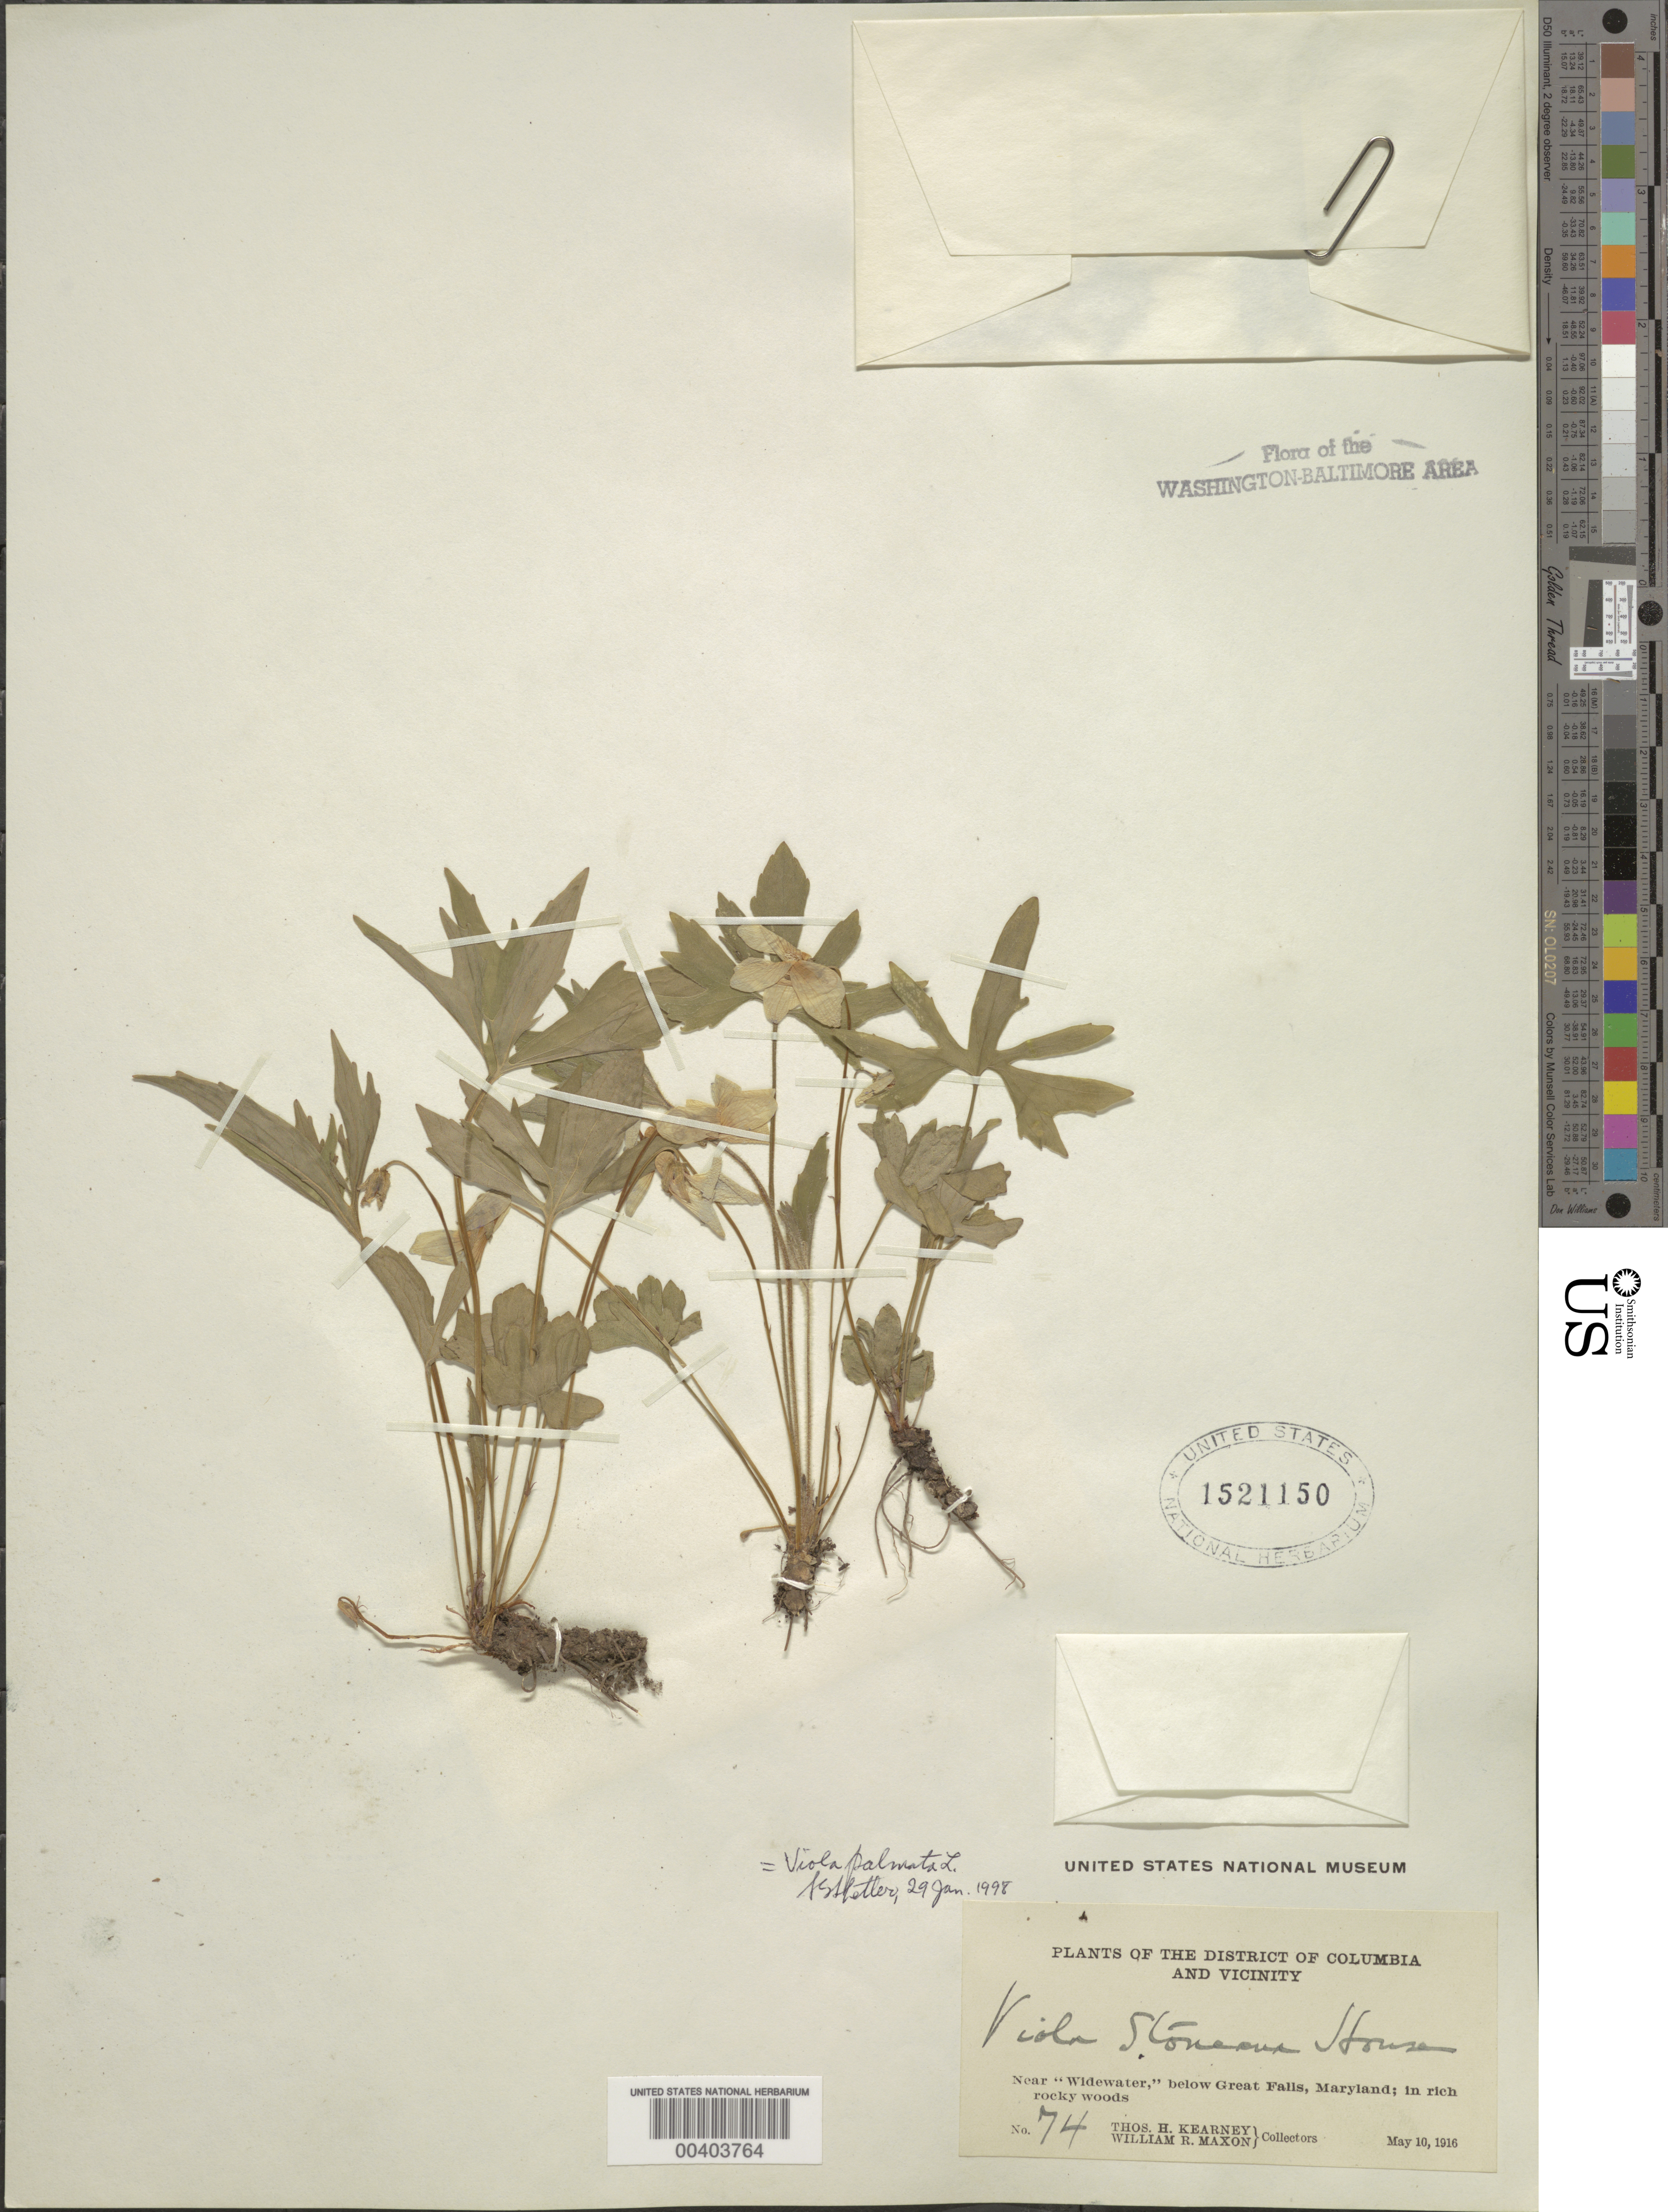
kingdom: Plantae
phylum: Tracheophyta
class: Magnoliopsida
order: Malpighiales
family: Violaceae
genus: Viola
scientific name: Viola palmata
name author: L.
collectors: T. H. Kearney & W. R. Maxon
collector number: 74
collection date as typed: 10 May 1916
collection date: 1916-05-10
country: United States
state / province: Maryland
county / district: Montgomery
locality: Widewater vicinity C. & O. Canal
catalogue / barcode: US 1521150